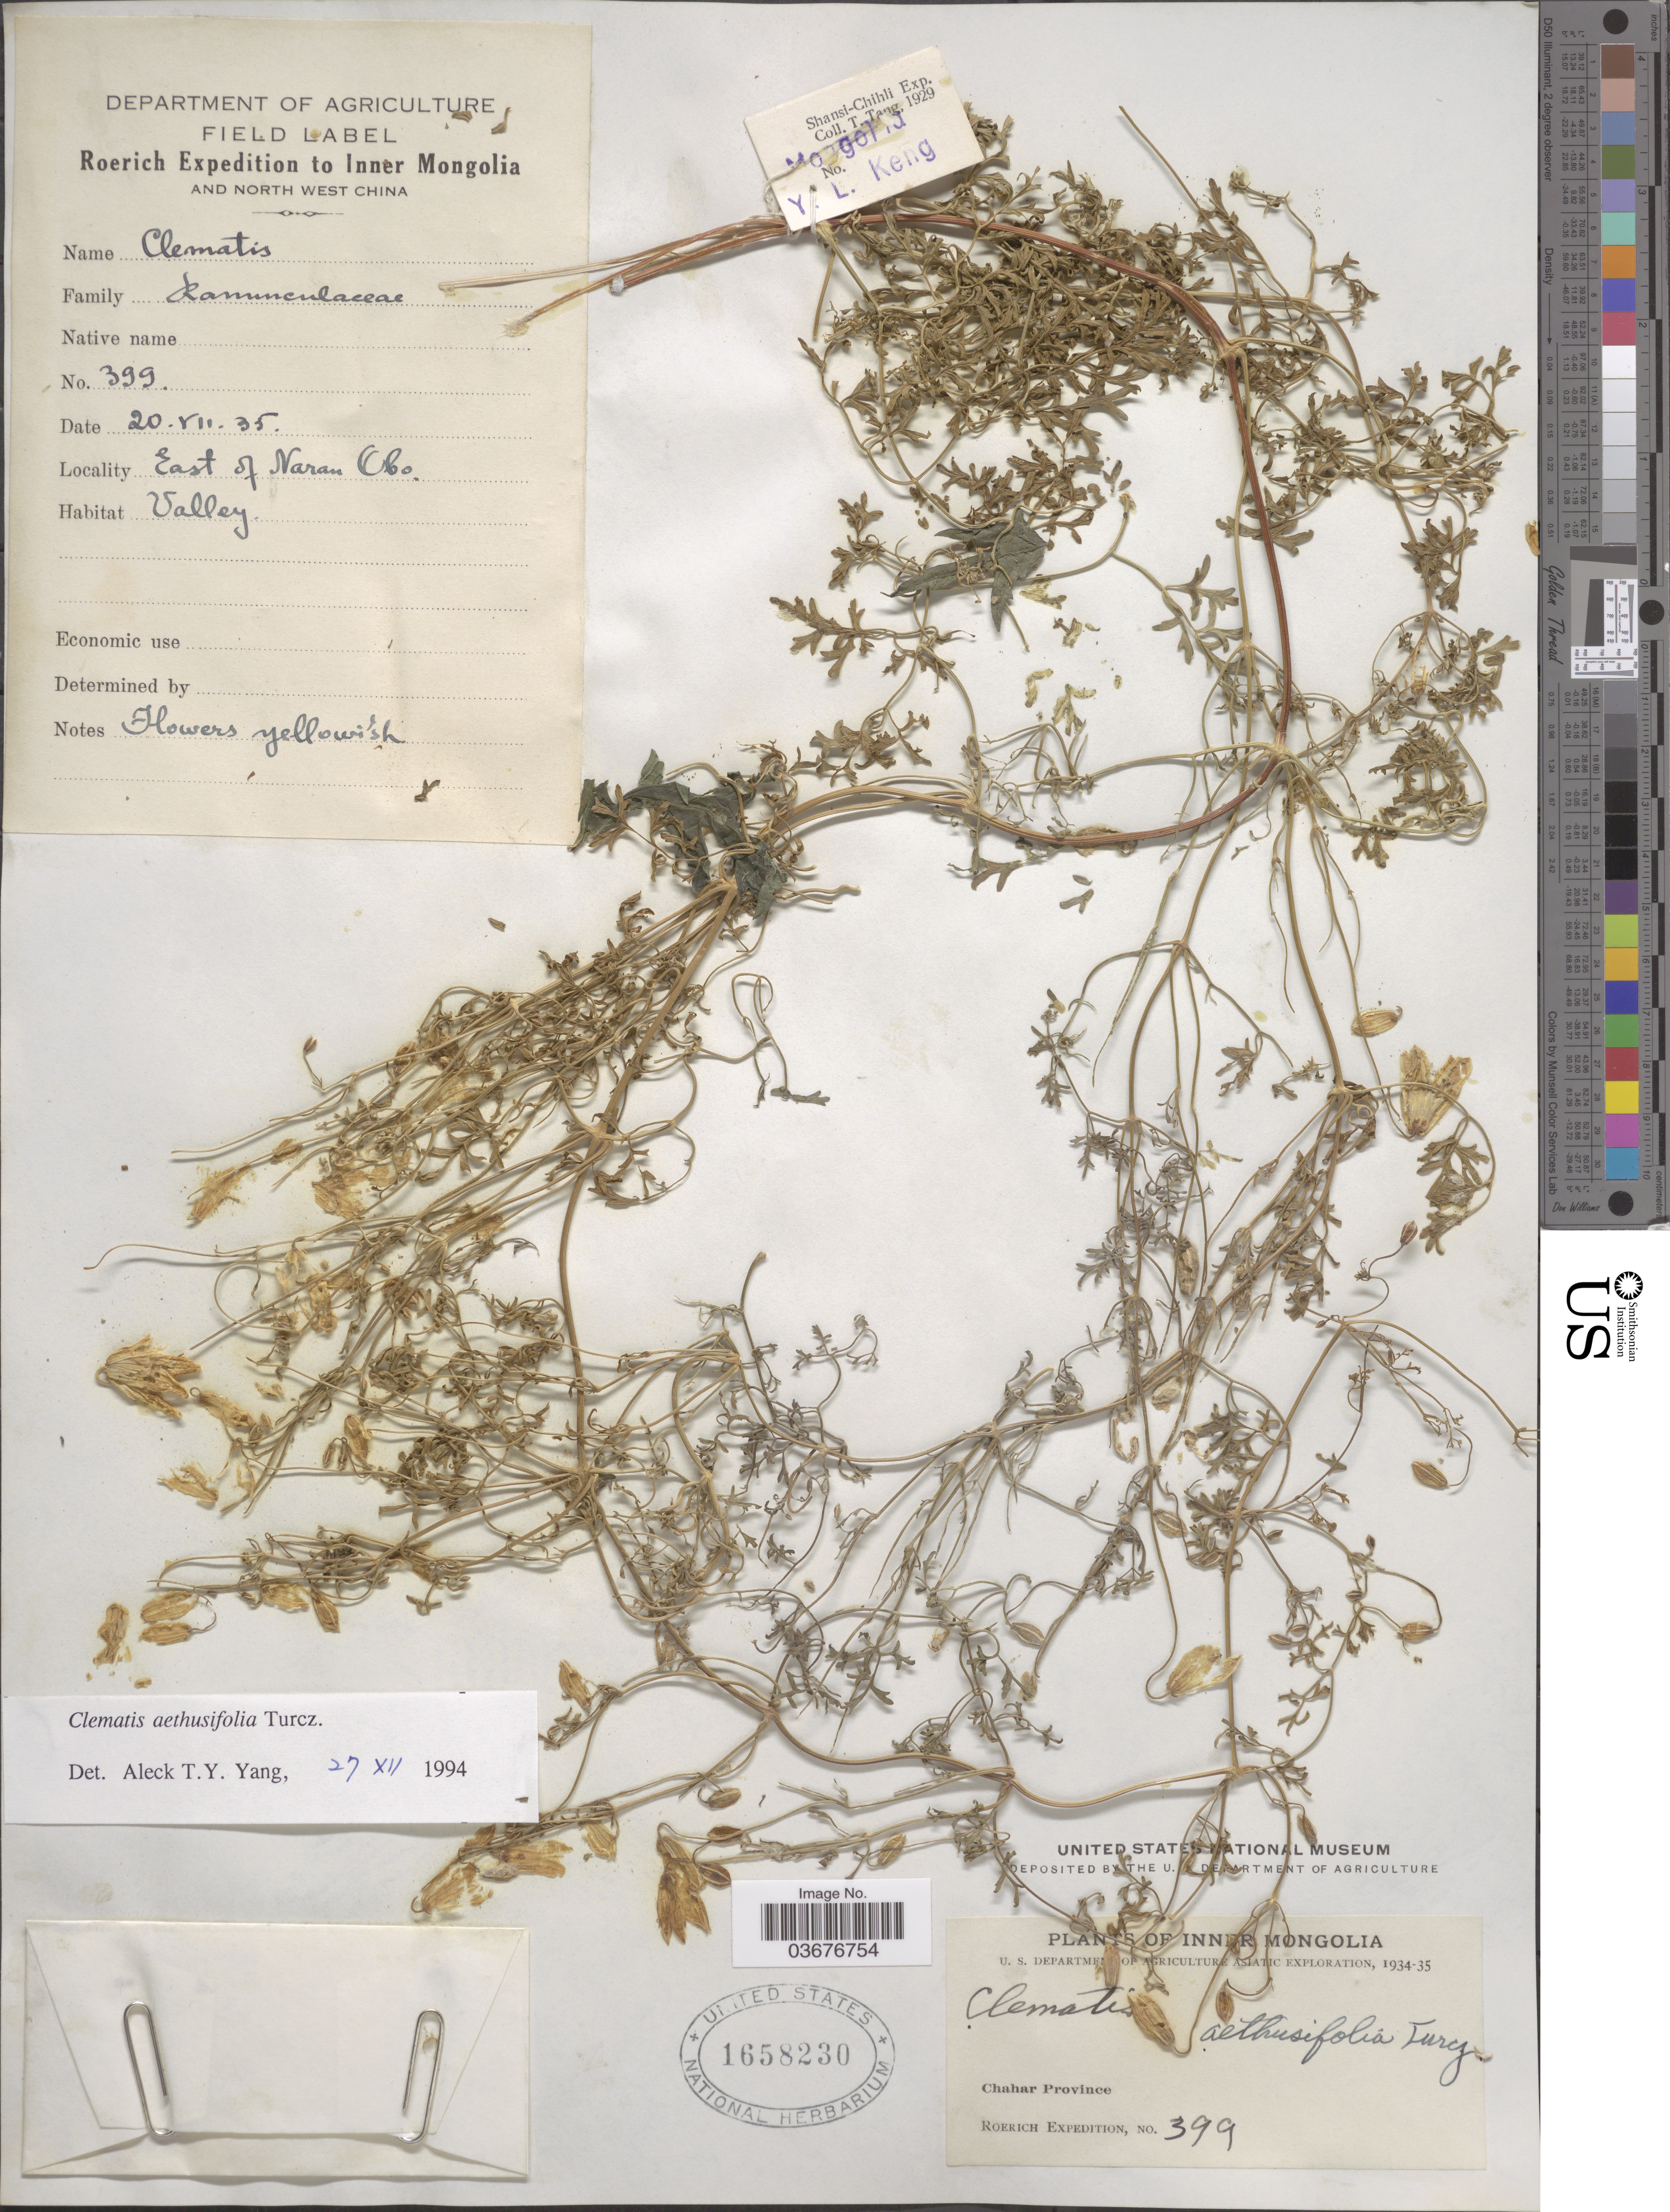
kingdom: Plantae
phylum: Tracheophyta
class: Magnoliopsida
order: Ranunculales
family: Ranunculaceae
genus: Clematis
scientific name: Clematis aethusifolia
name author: Turcz.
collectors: Roerich Expedition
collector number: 399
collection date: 1935-07-20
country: China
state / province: Nei Monggol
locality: Inner Mongolia. North West China. East of Naran Obo. Chahar Province.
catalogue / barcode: US 1658230